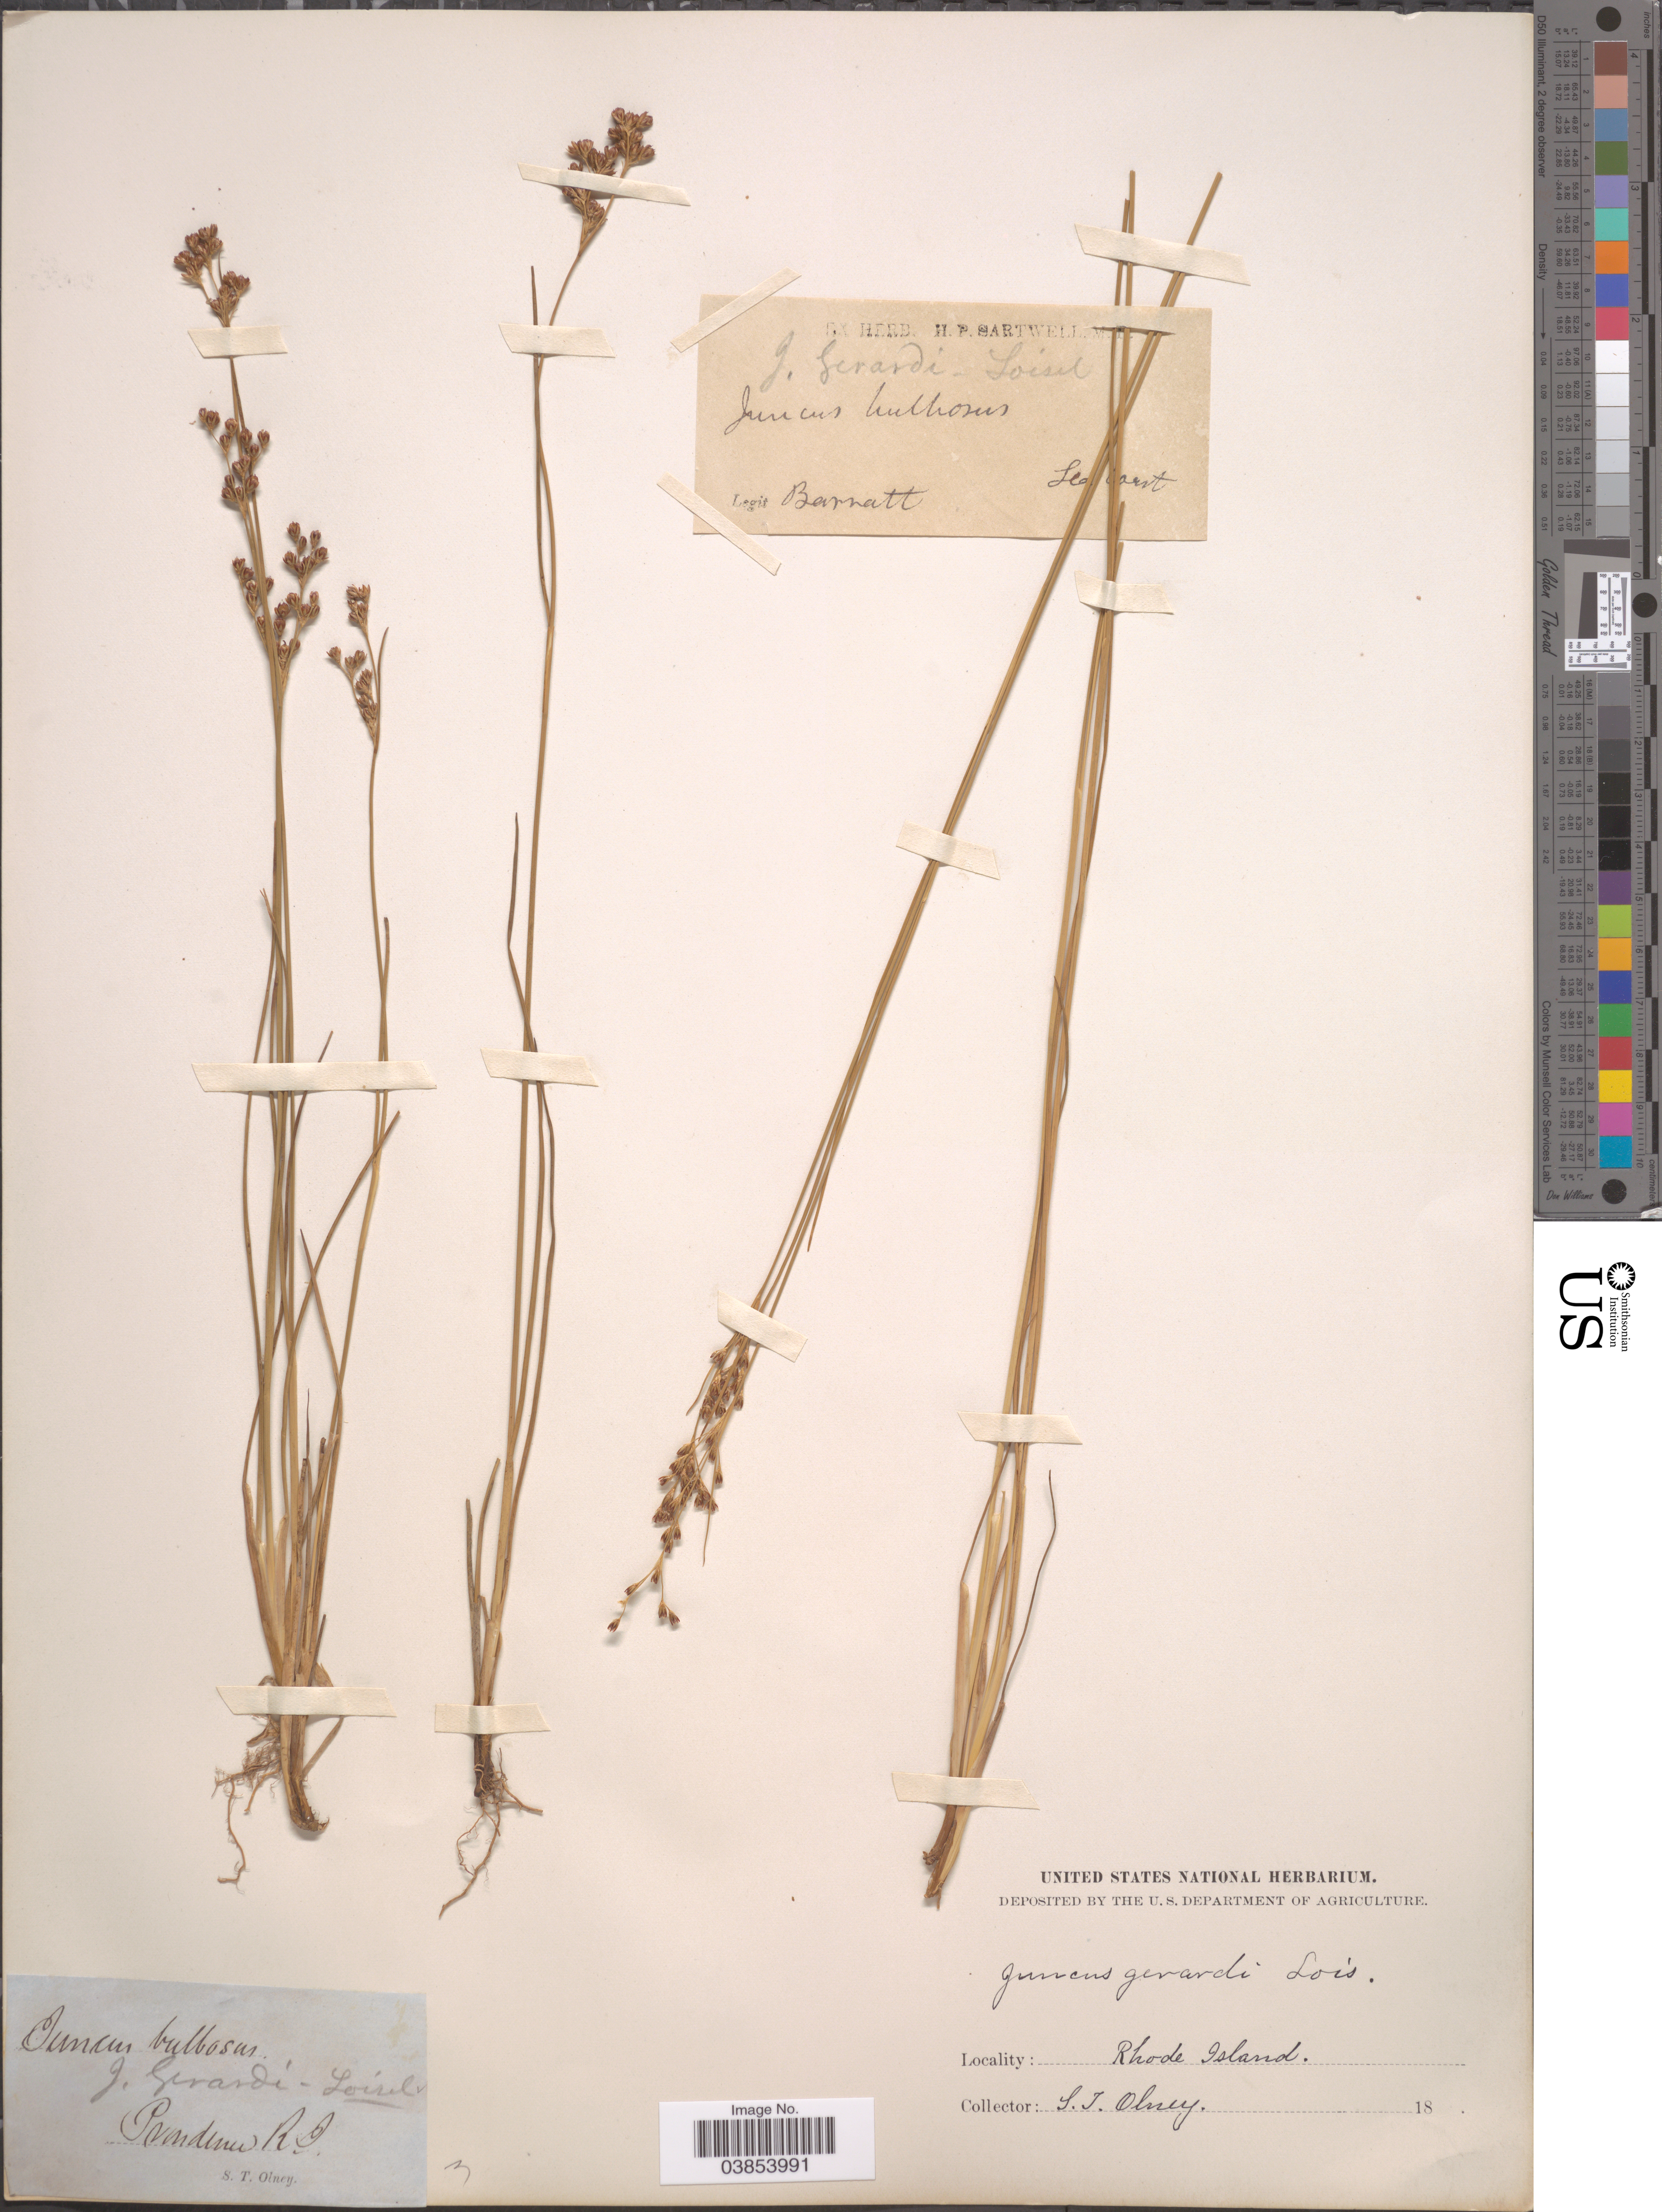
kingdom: Plantae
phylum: Tracheophyta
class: Liliopsida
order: Poales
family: Juncaceae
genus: Juncus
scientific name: Juncus gerardi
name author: Loisel.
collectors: Barratt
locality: Sea coast.